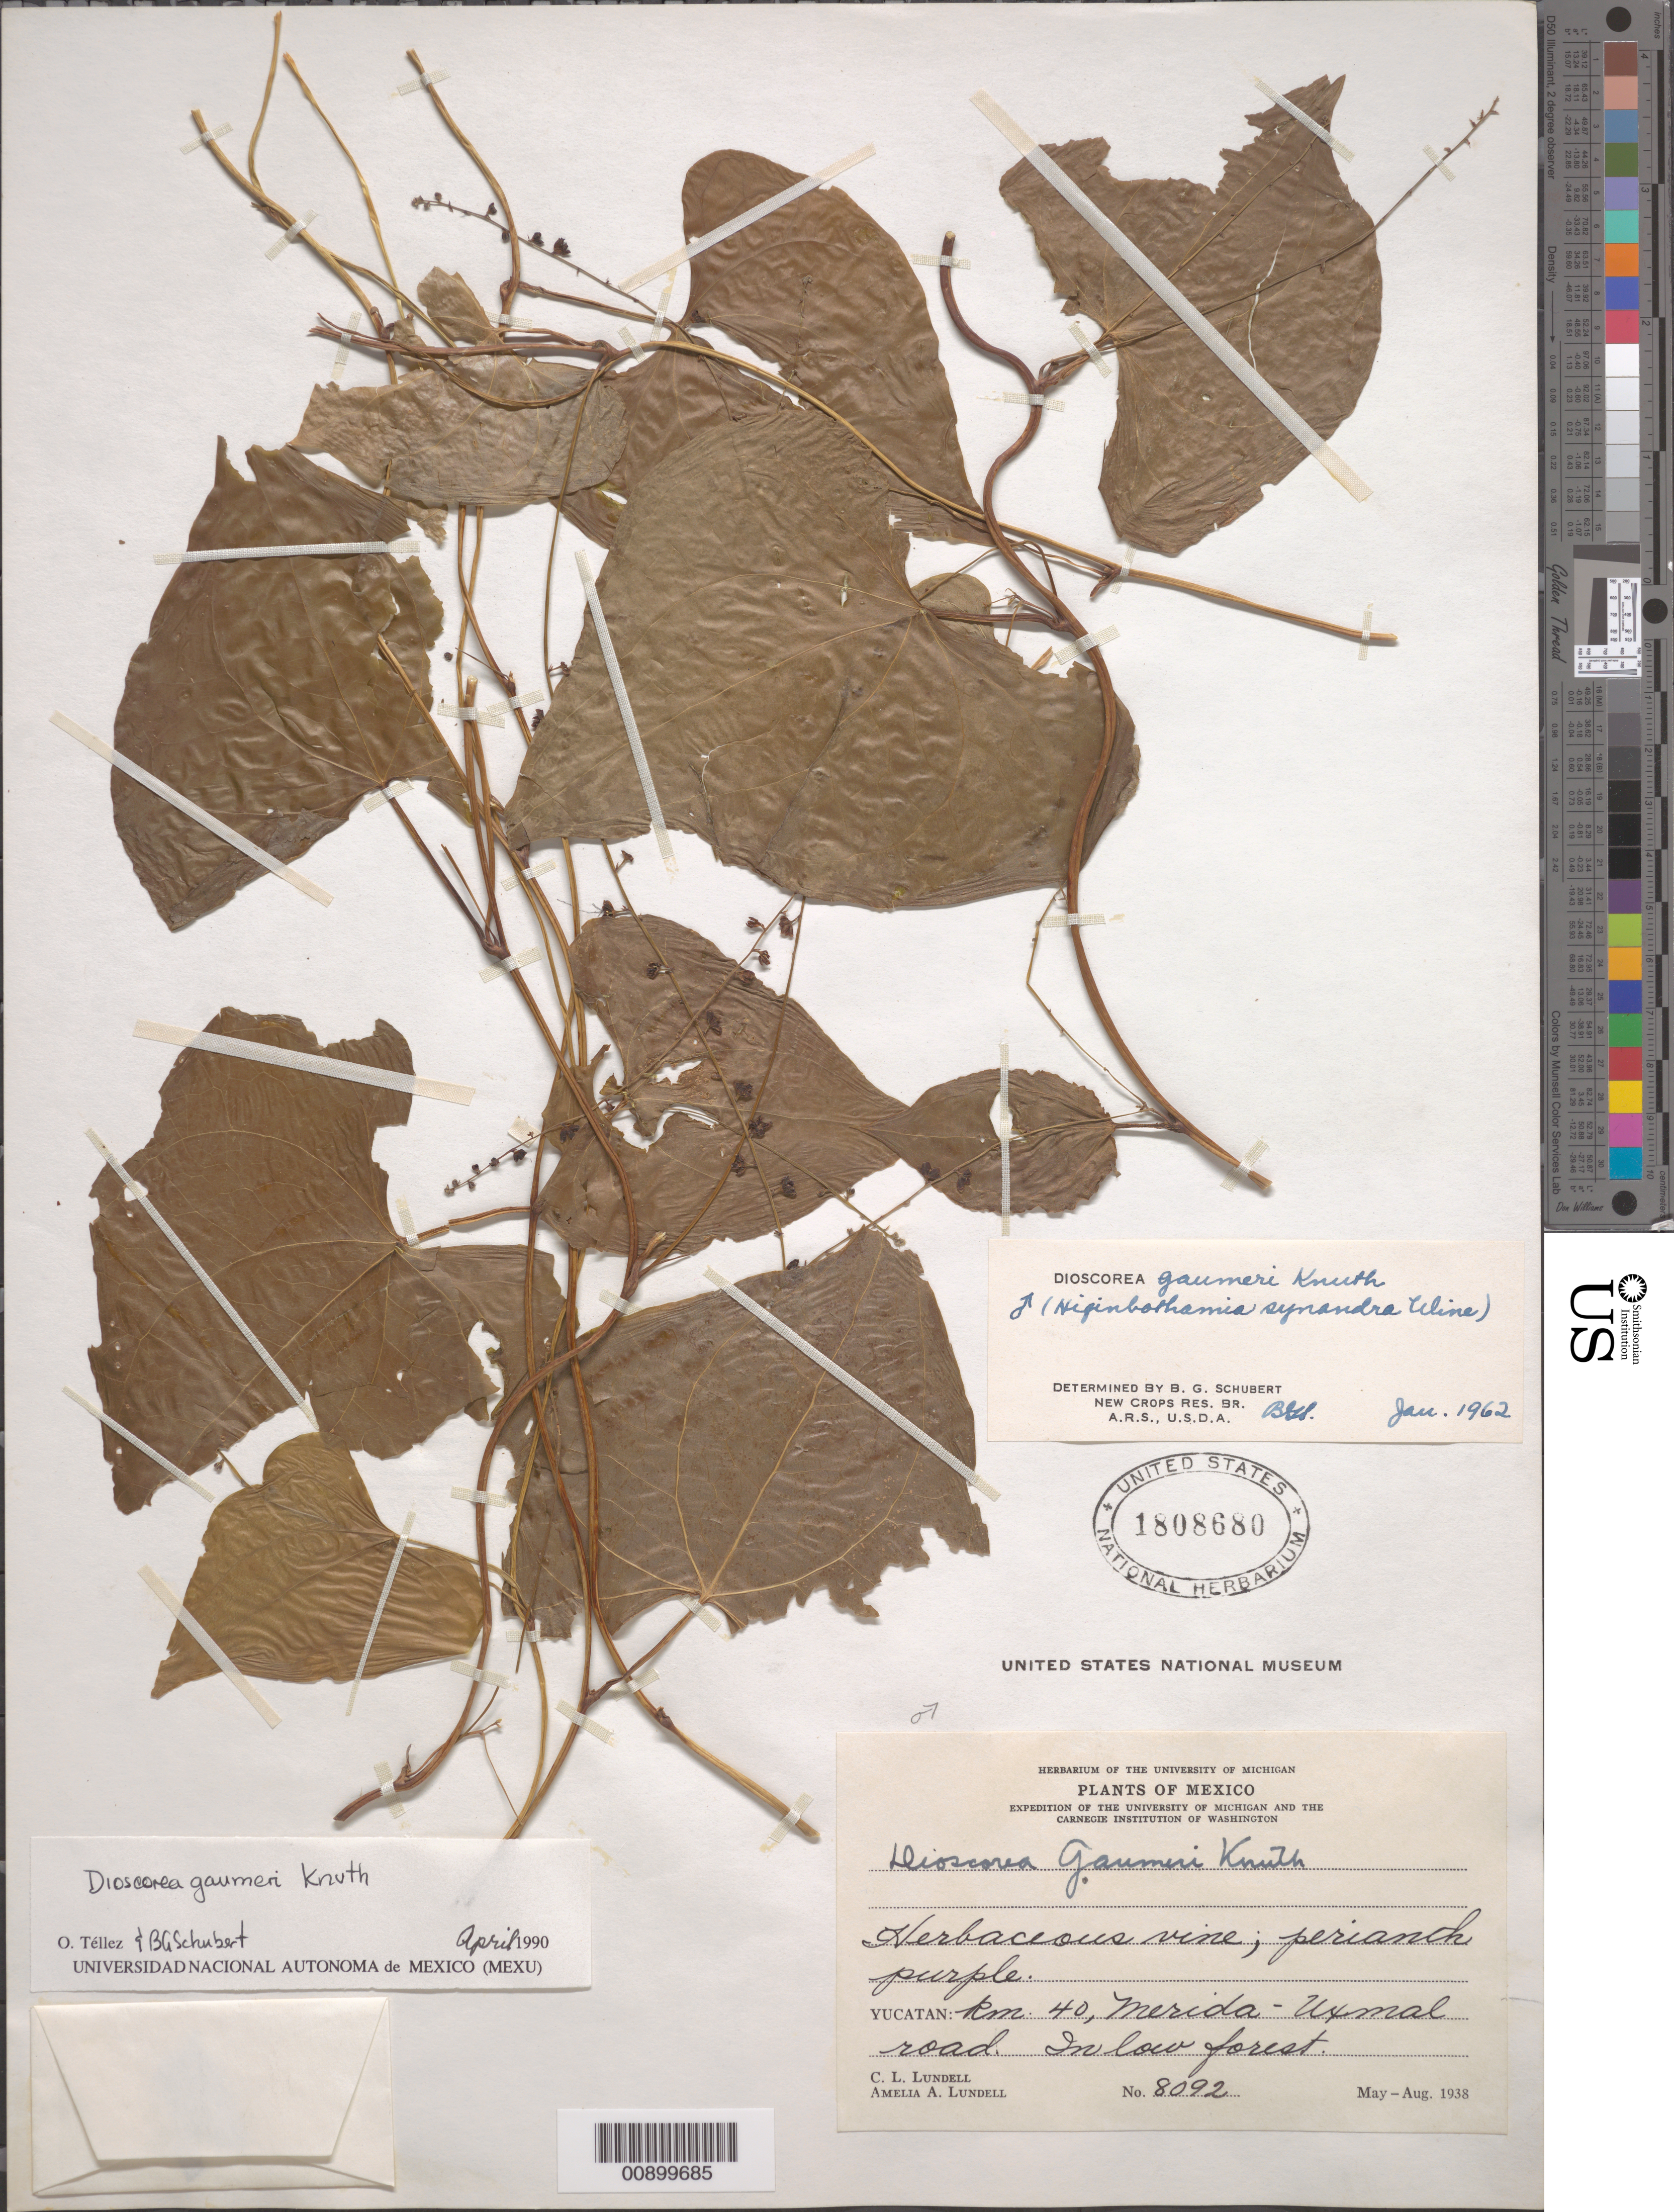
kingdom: Plantae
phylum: Tracheophyta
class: Liliopsida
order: Dioscoreales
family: Dioscoreaceae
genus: Dioscorea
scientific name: Dioscorea gaumeri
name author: R. Knuth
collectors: C. L. Lundell & A. A. Lundell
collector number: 8092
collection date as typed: May 1938 to -- Aug 1938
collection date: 1938-05/1938-08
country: Mexico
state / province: Yucatán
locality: Yucatán: km. 40, Mérida - Uxmal road.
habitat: In low forest.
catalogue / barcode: US 1808680